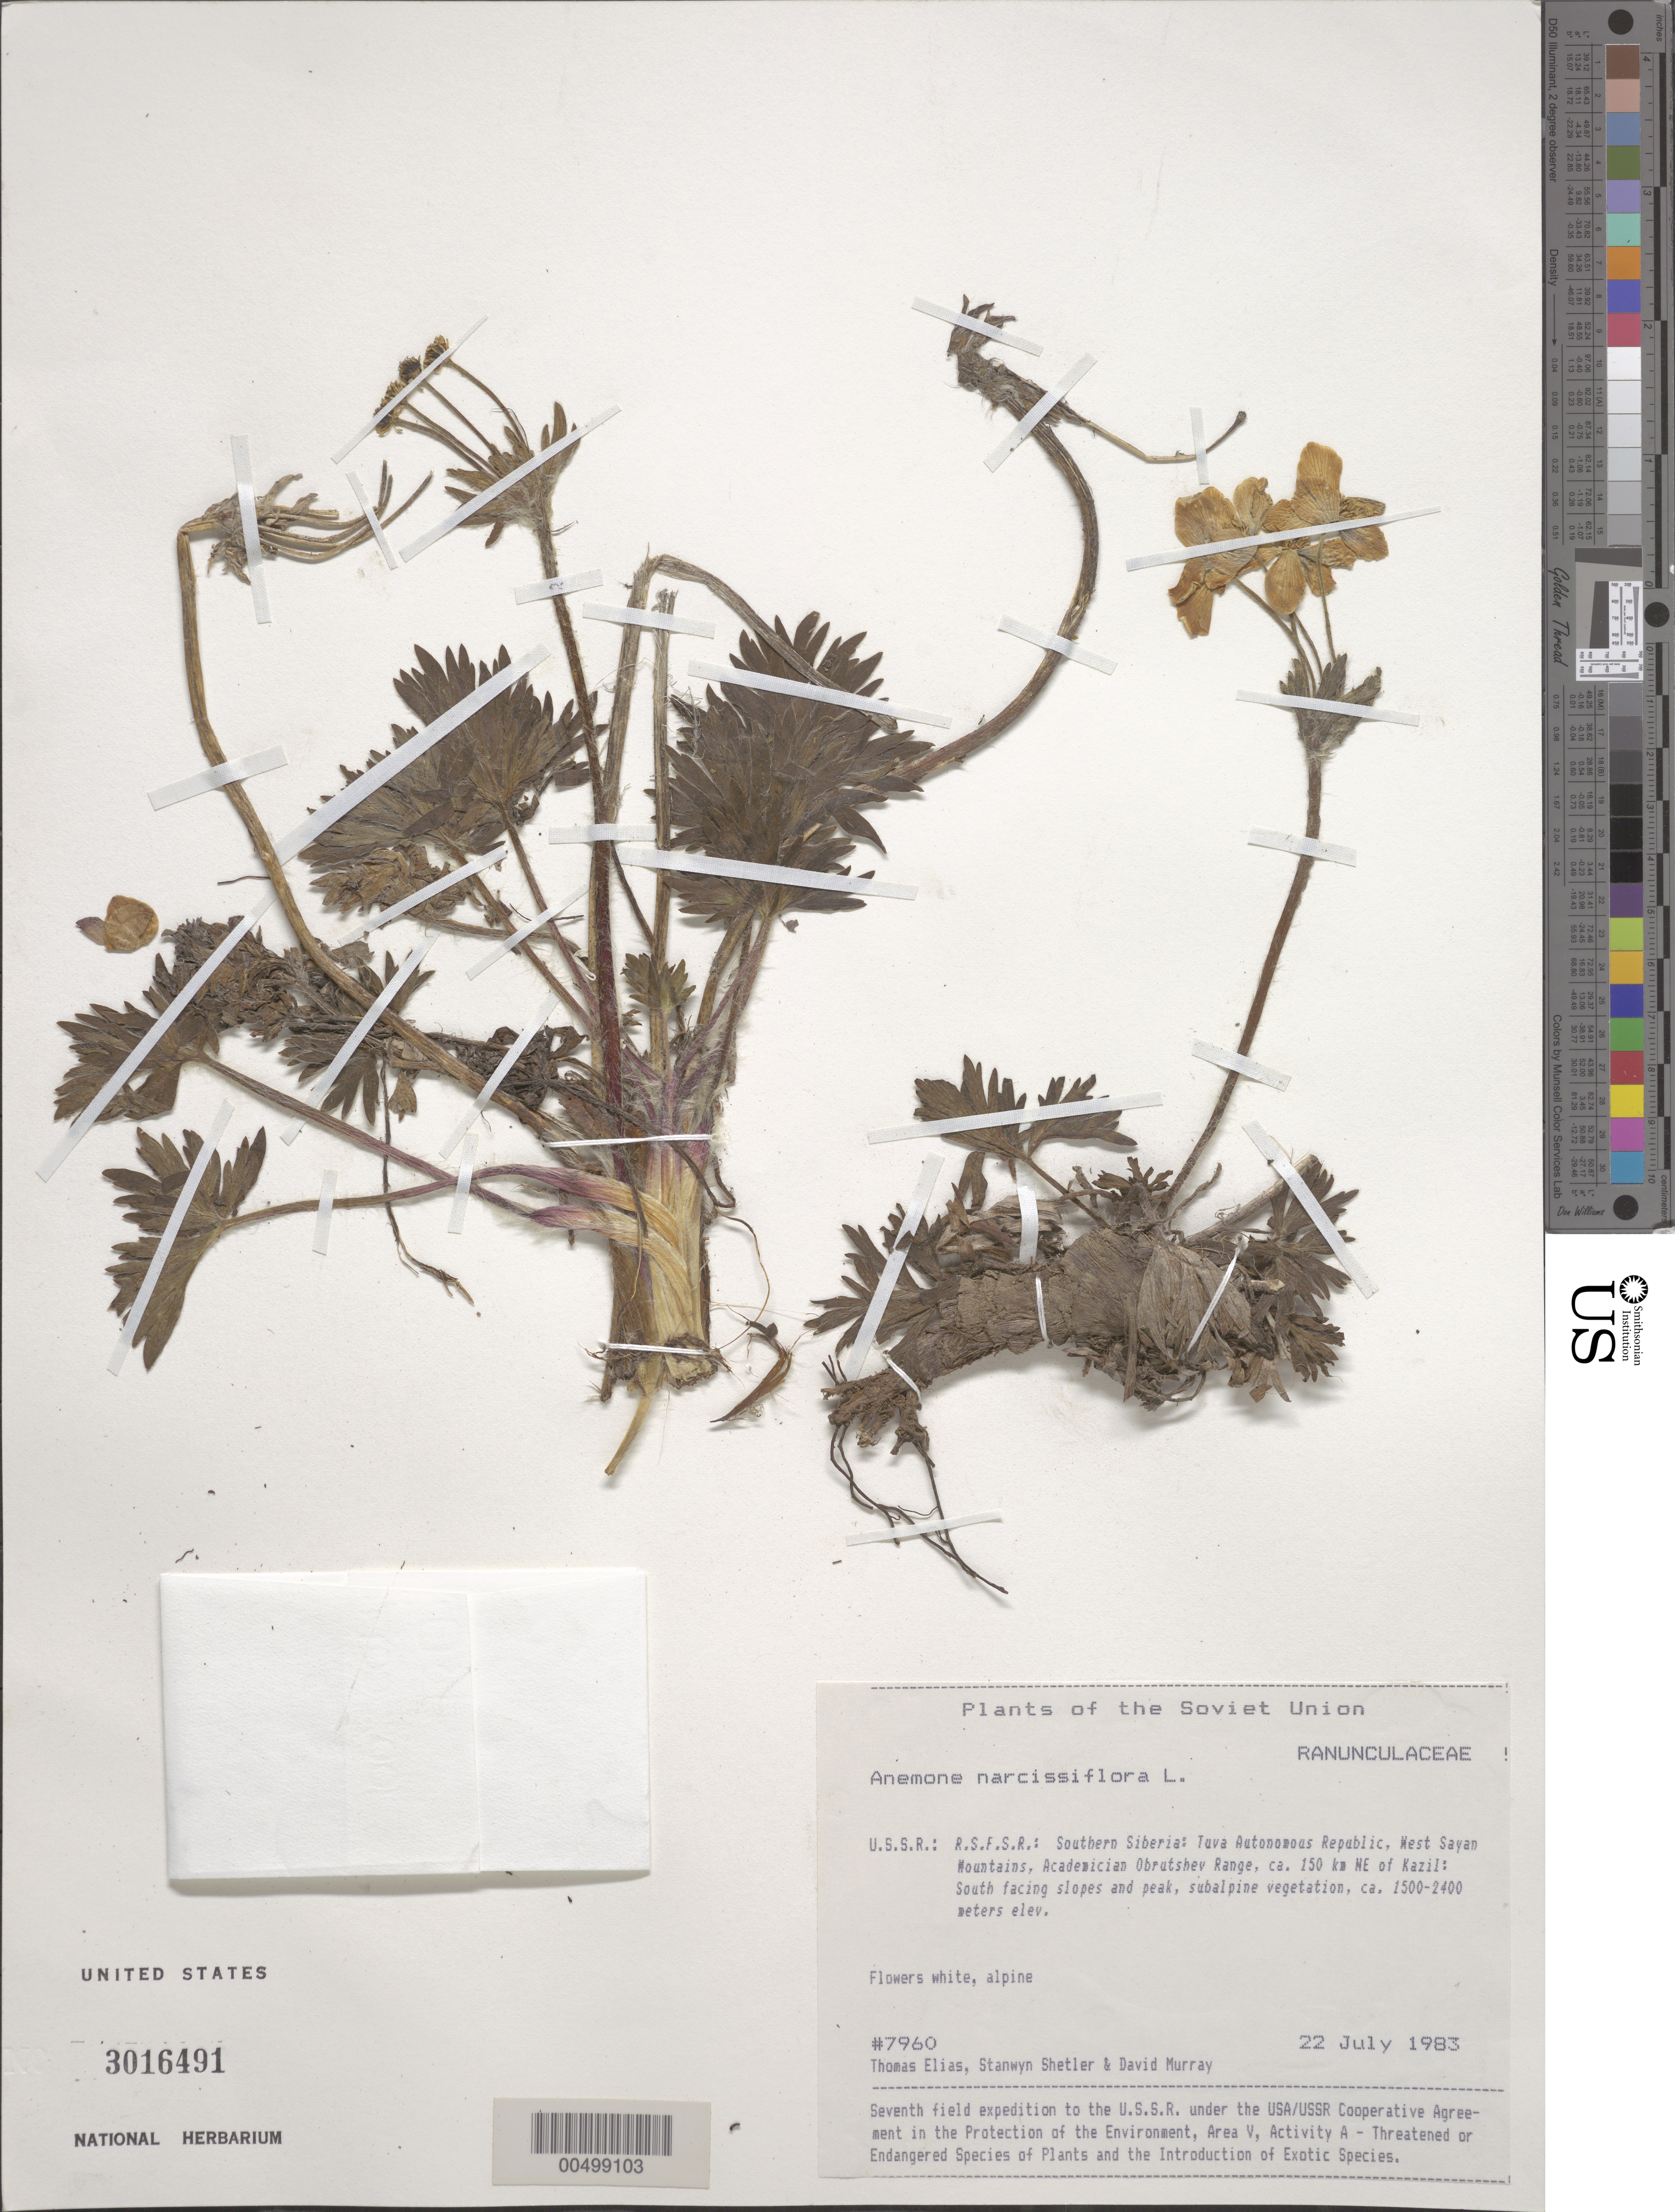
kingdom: Plantae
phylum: Tracheophyta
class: Magnoliopsida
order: Ranunculales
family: Ranunculaceae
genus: Anemone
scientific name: Anemone narcissiflora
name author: L.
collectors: T. Elias, S. Shetler & D. F. Murray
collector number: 7960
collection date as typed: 22 Jul 1983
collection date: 1983-07-22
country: Russian Federation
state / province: Tuva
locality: West Sayan Mountains, Academician Obrutshev Range, ca. 150 km NE of Kazil [Kyzyl]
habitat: south facing slopes and peak, subalpine vegetation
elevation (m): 1500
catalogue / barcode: US 3016491